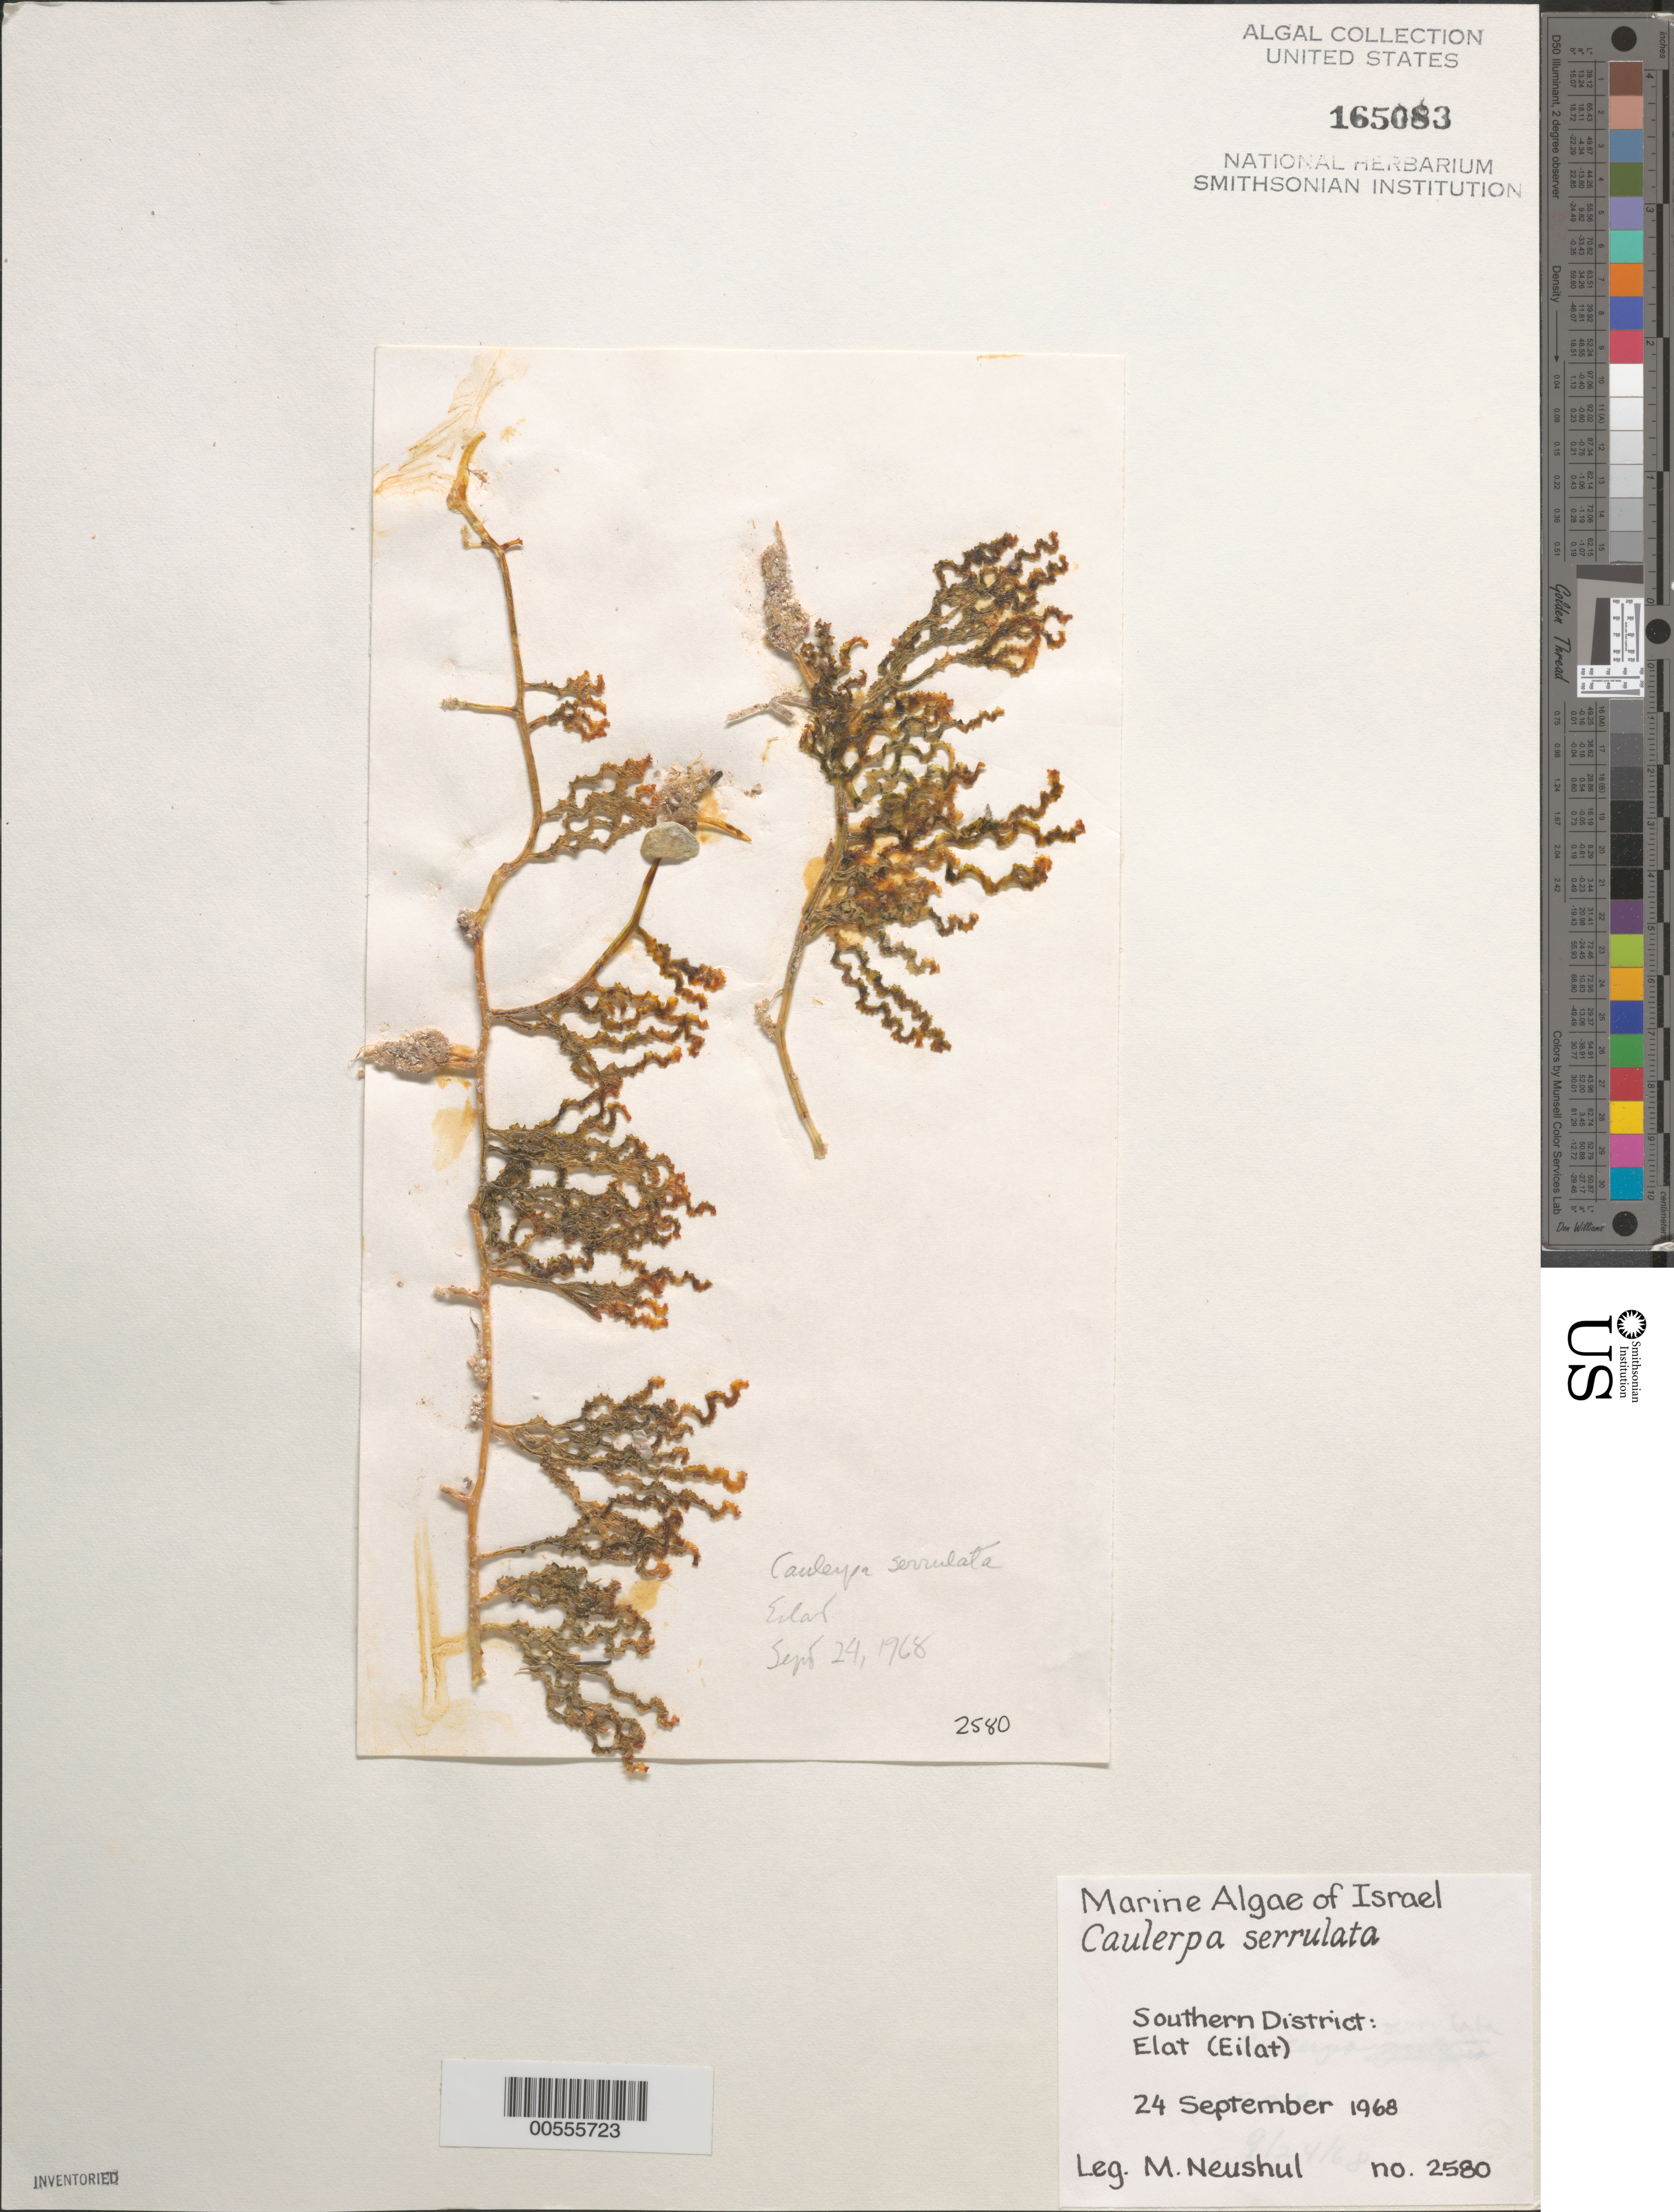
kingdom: Plantae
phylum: Chlorophyta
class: Ulvophyceae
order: Bryopsidales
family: Caulerpaceae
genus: Caulerpa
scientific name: Caulerpa serrulata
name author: (Forssk.) J. Agardh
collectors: M. Neushul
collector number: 2580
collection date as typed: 24 Sep 1968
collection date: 1968-09-24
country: Israel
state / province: Southern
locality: Elat (Eilat)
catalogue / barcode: US 165083